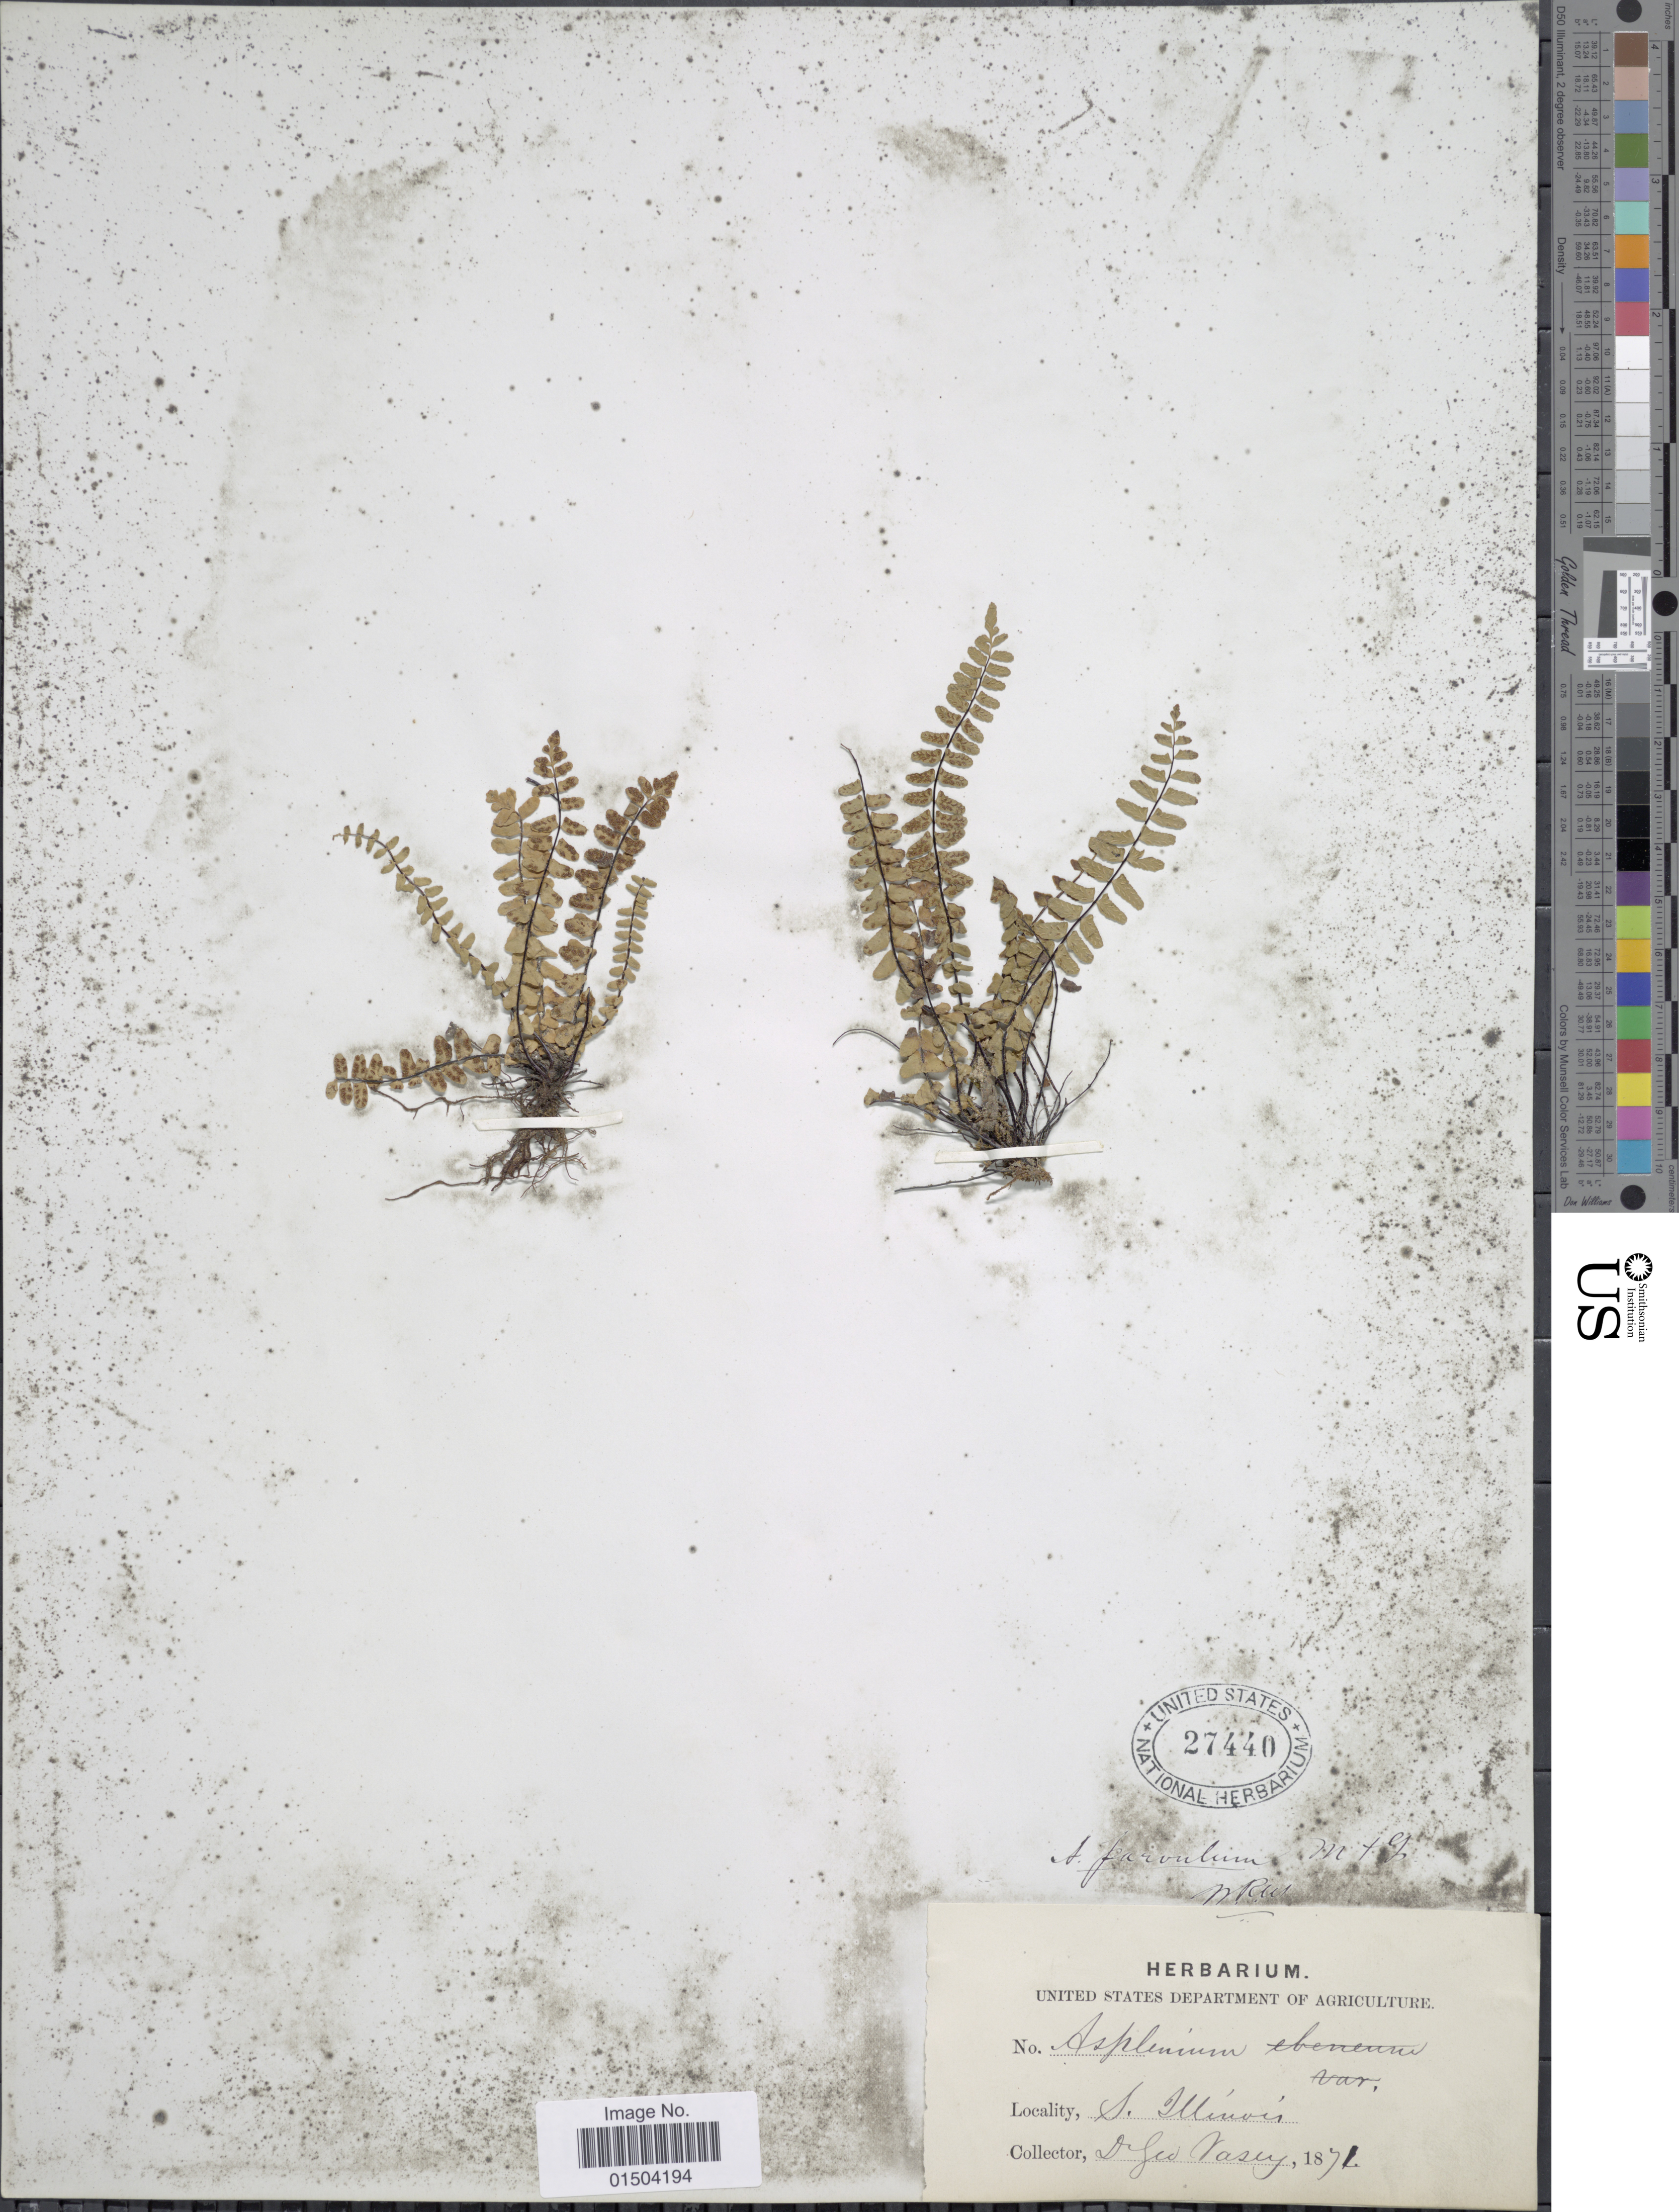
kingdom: Plantae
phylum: Tracheophyta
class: Polypodiopsida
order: Polypodiales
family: Aspleniaceae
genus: Asplenium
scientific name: Asplenium resiliens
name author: Kunze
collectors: G. Vasey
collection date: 1871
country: United States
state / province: Illinois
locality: S. Illinois.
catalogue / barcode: US 27440